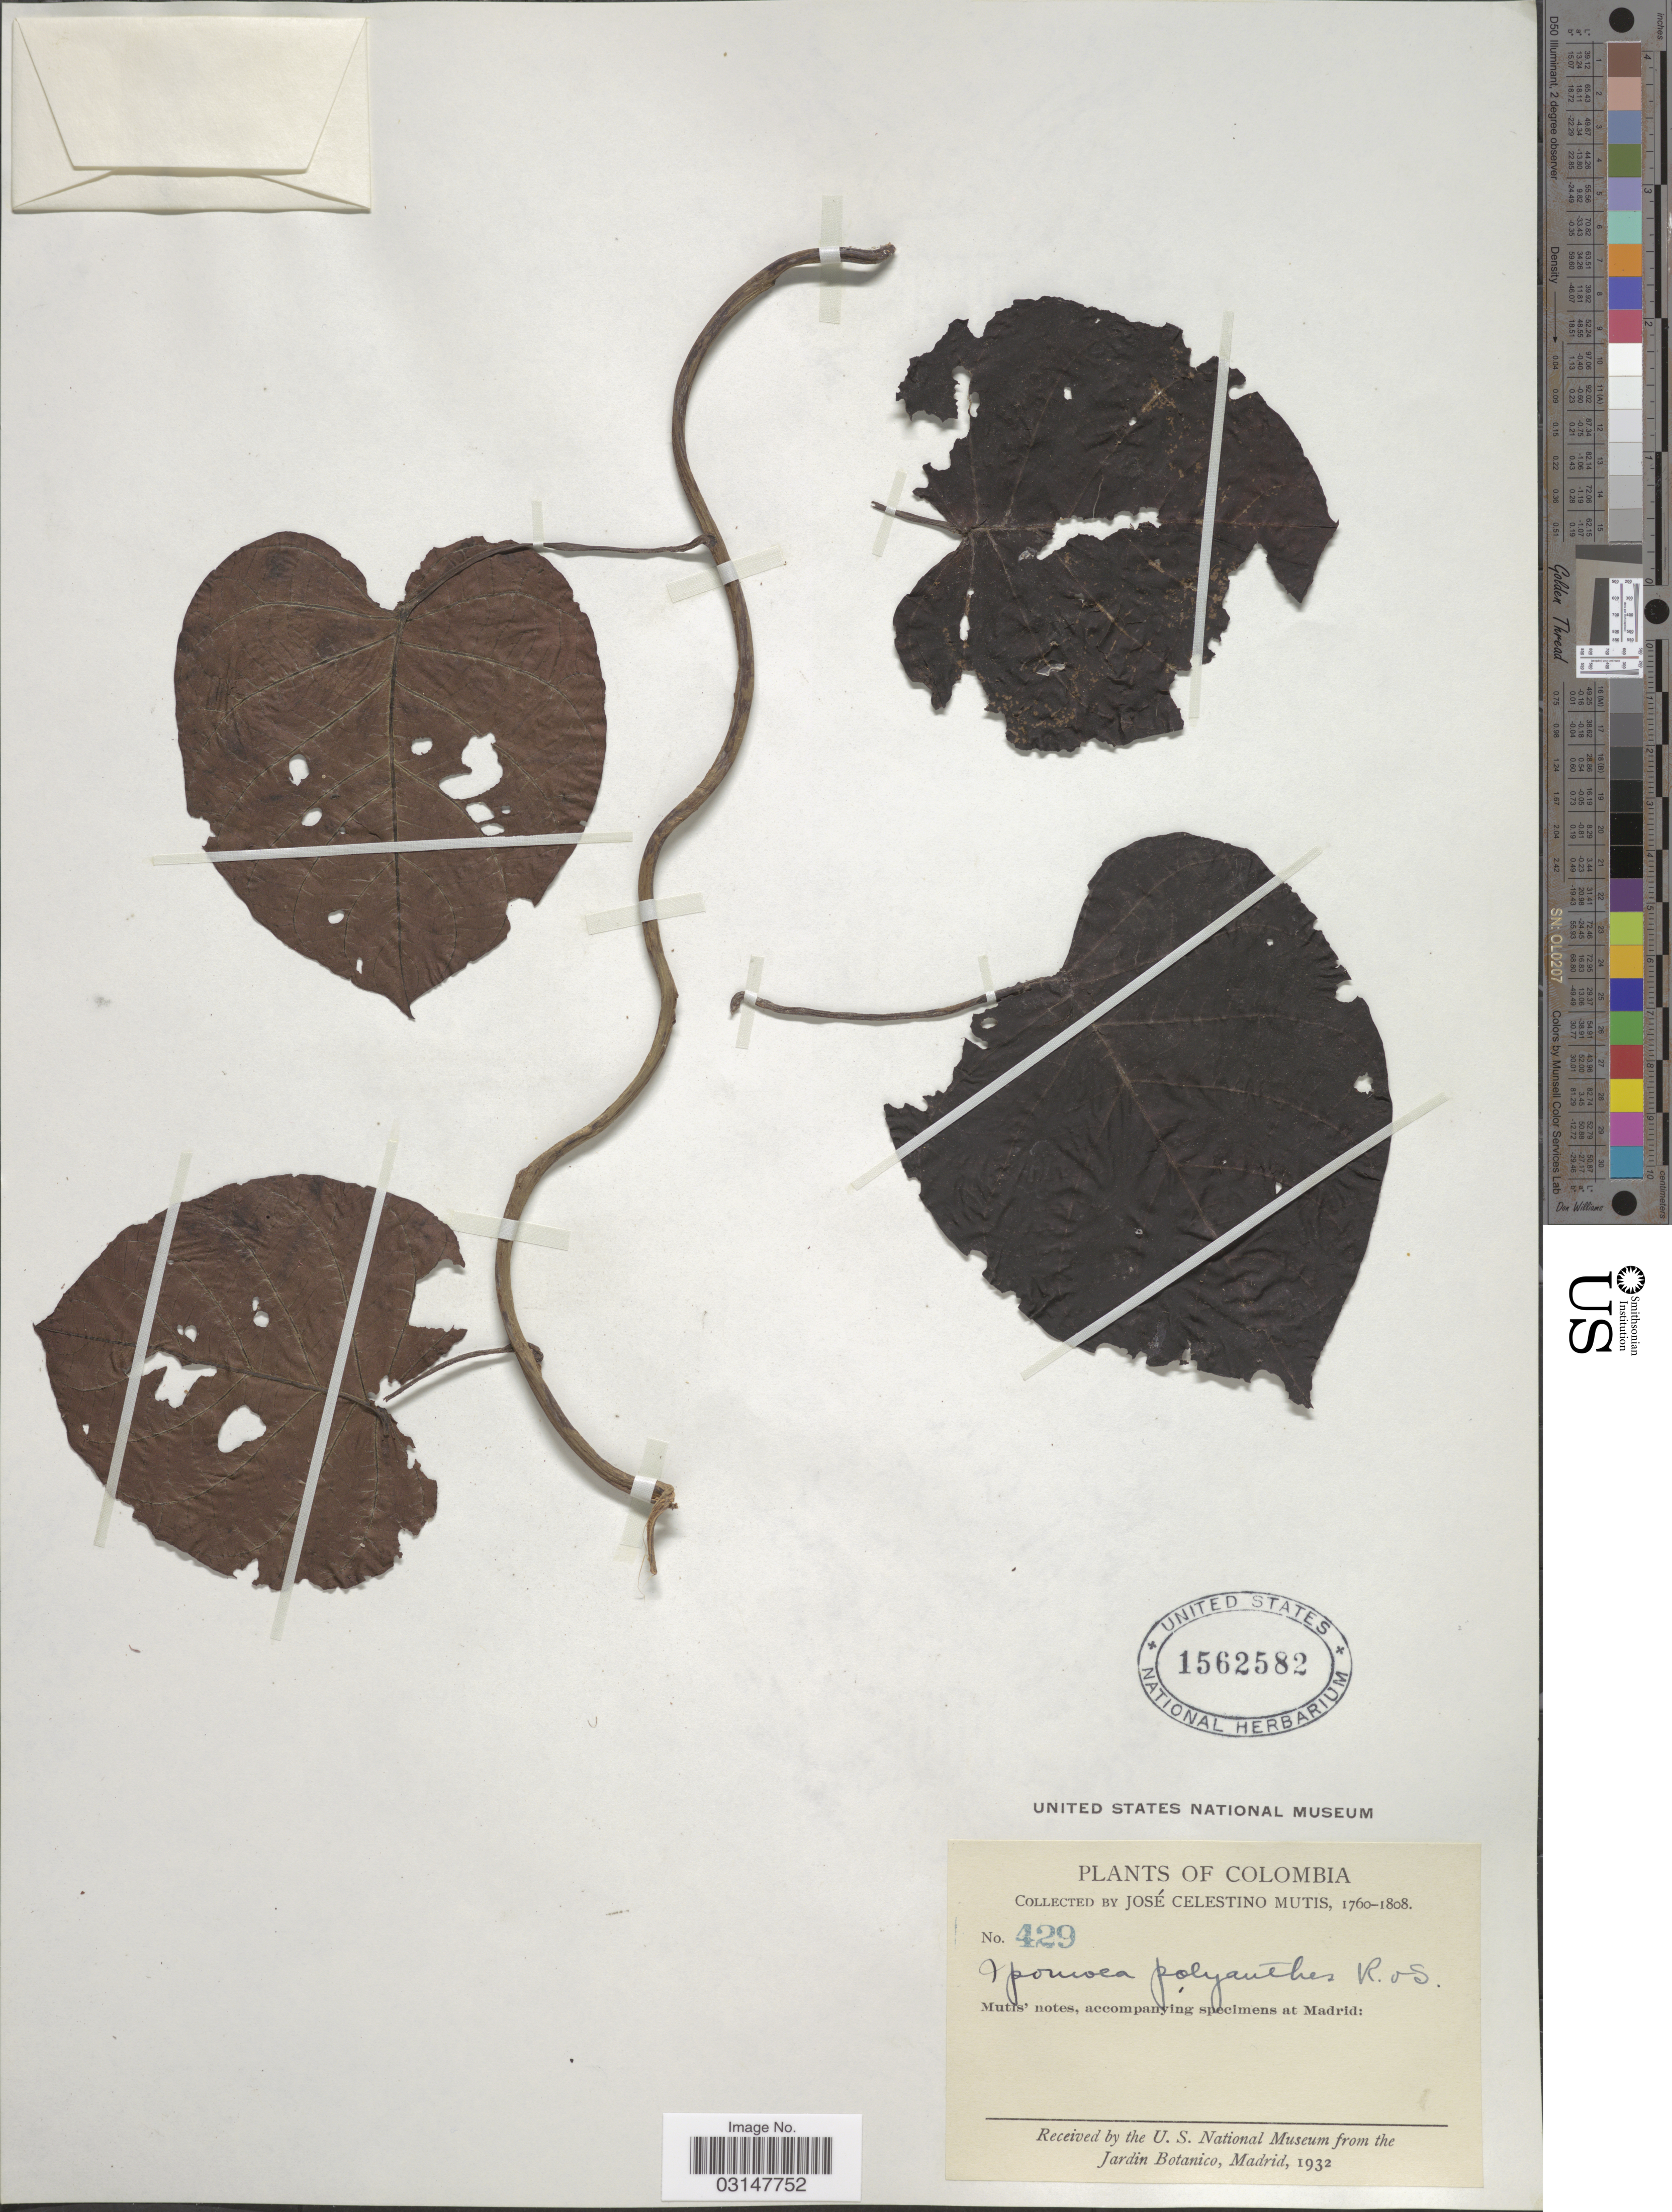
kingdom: Plantae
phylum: Tracheophyta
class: Magnoliopsida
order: Solanales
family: Convolvulaceae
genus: Camonea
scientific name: Camonea umbellata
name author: (L.) A. R. Simões & Staples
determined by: Strong, Mark T., (BOT), Smithsonian Institution - National Museum of Natural History (UNITED STATES)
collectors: J. C. B. Mutis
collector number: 429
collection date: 1760/1808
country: Colombia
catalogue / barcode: US 1562582